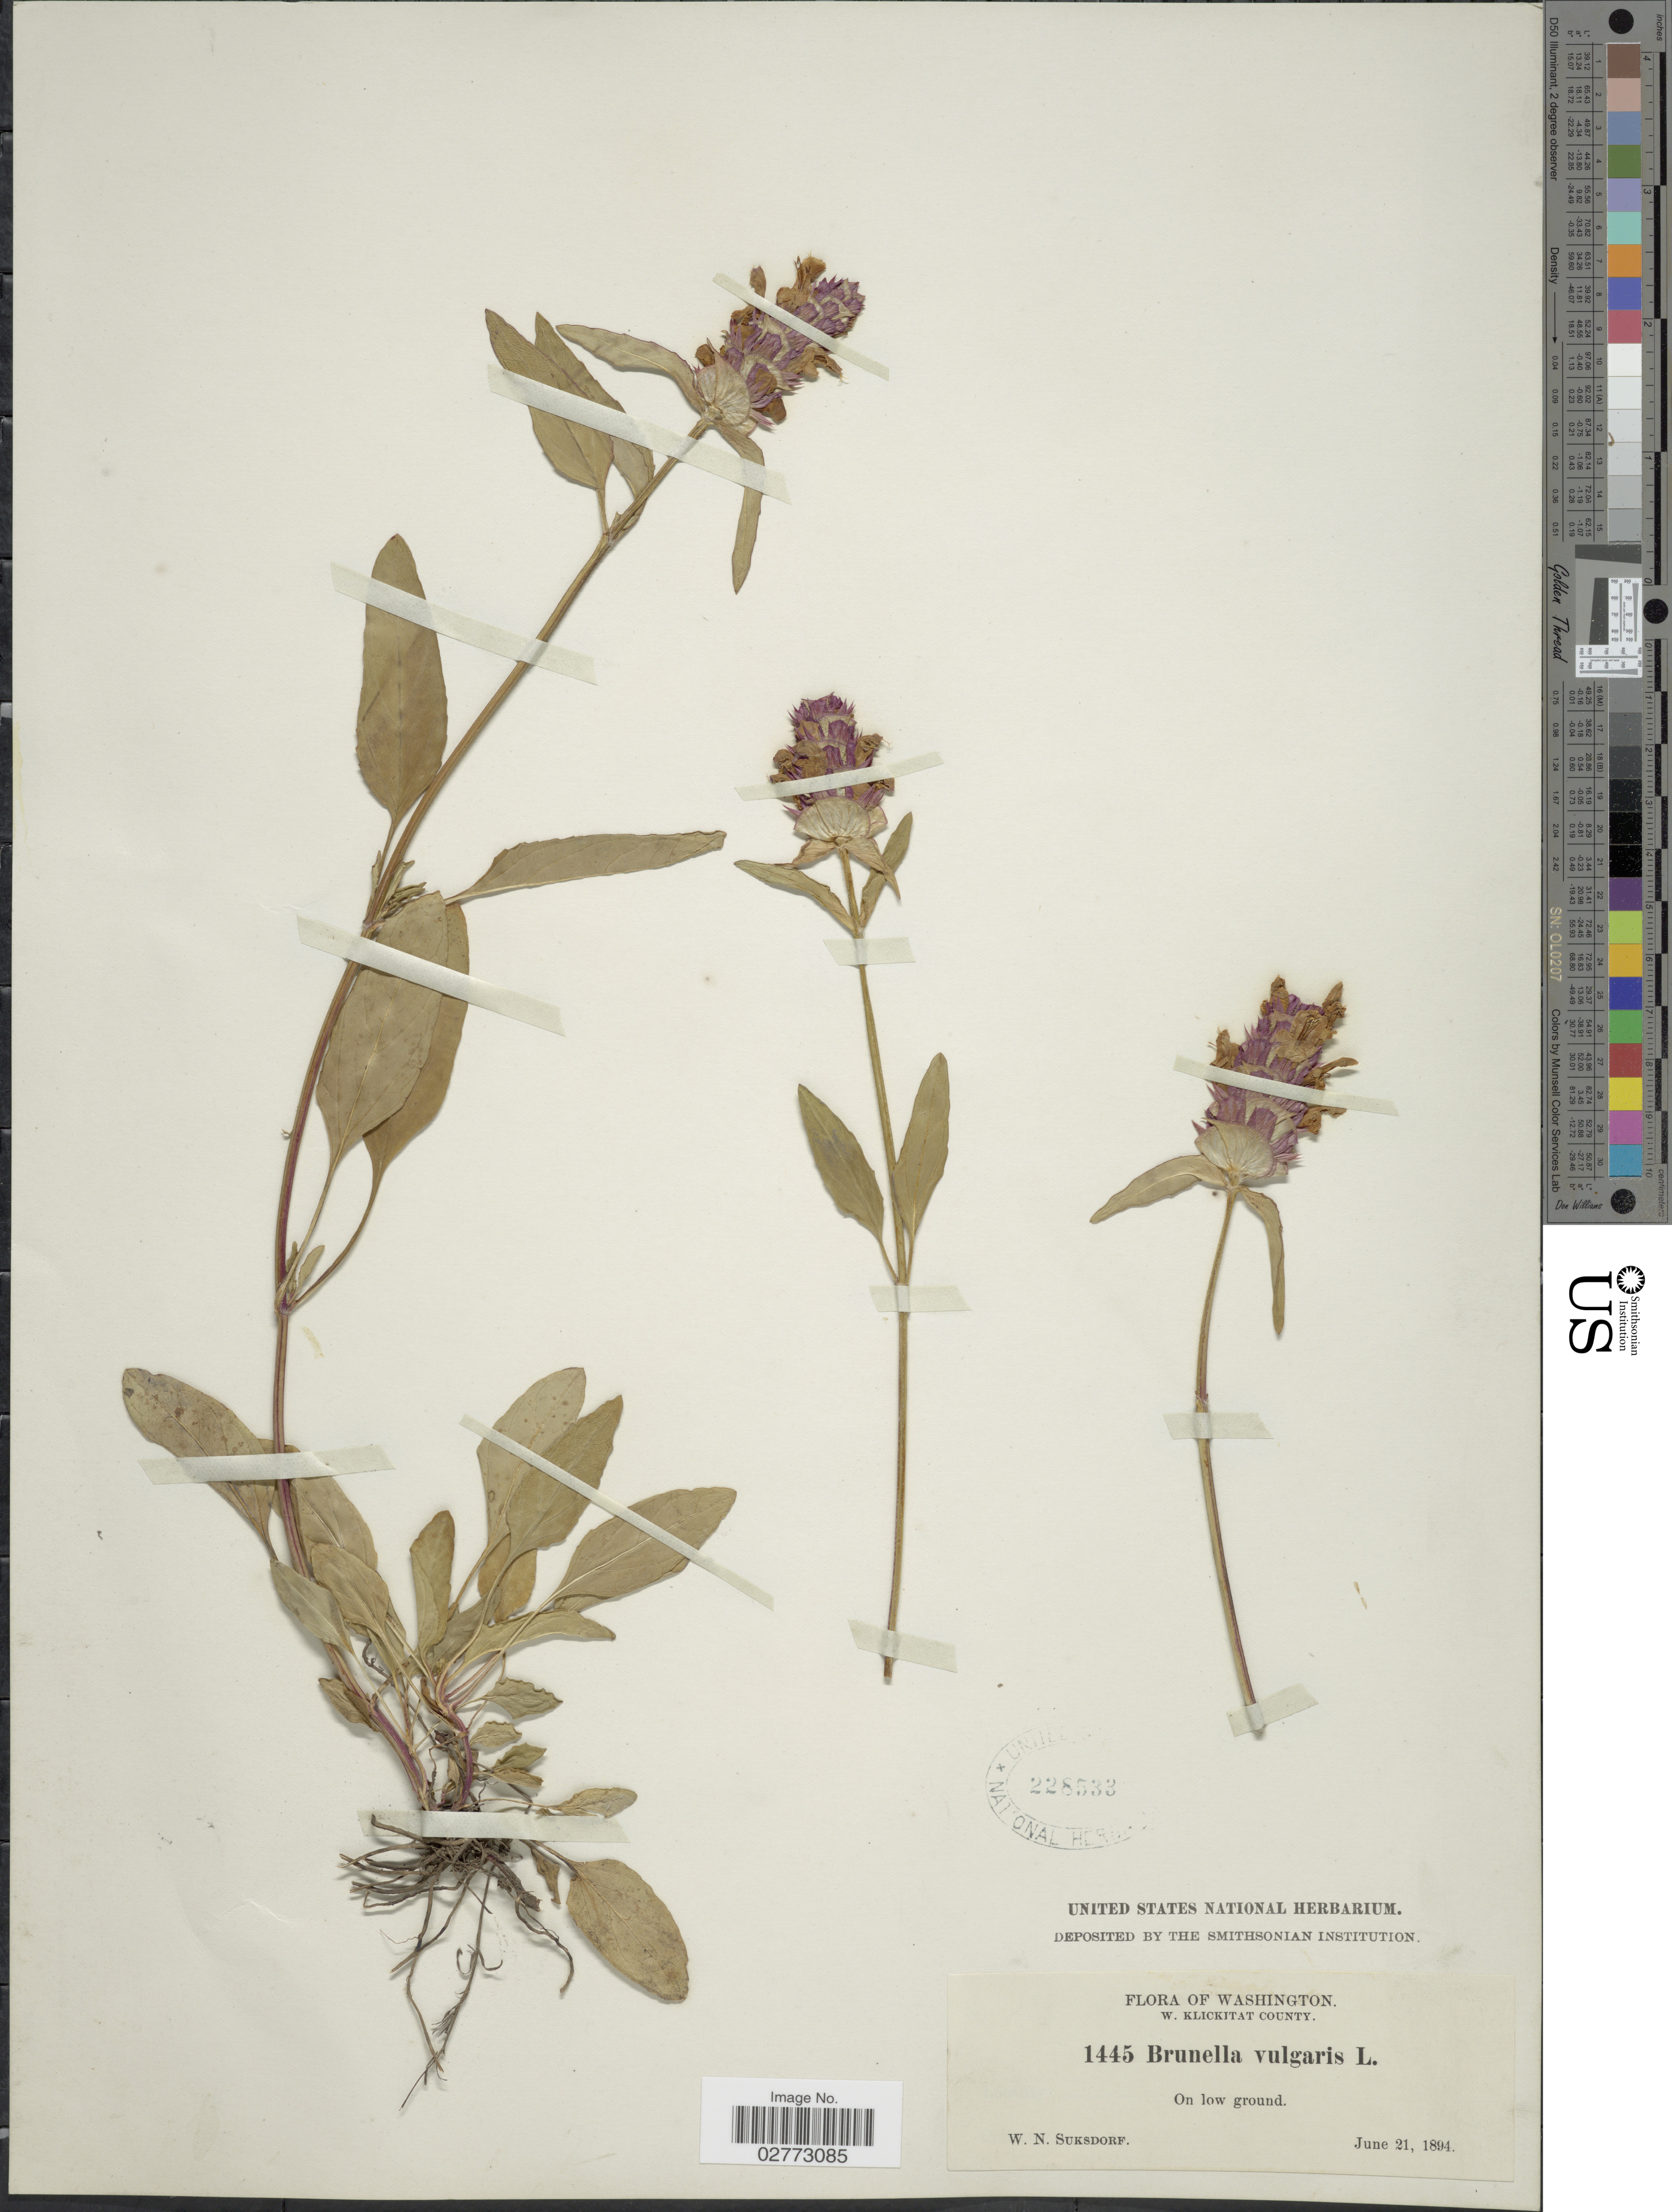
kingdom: Plantae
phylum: Tracheophyta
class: Magnoliopsida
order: Lamiales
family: Lamiaceae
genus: Prunella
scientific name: Prunella vulgaris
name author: L.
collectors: W. N. Suksdorf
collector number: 1445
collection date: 1894-06-21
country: United States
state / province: Washington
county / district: Klickitat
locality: W. Klickitat County, on low ground.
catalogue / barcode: US 228533